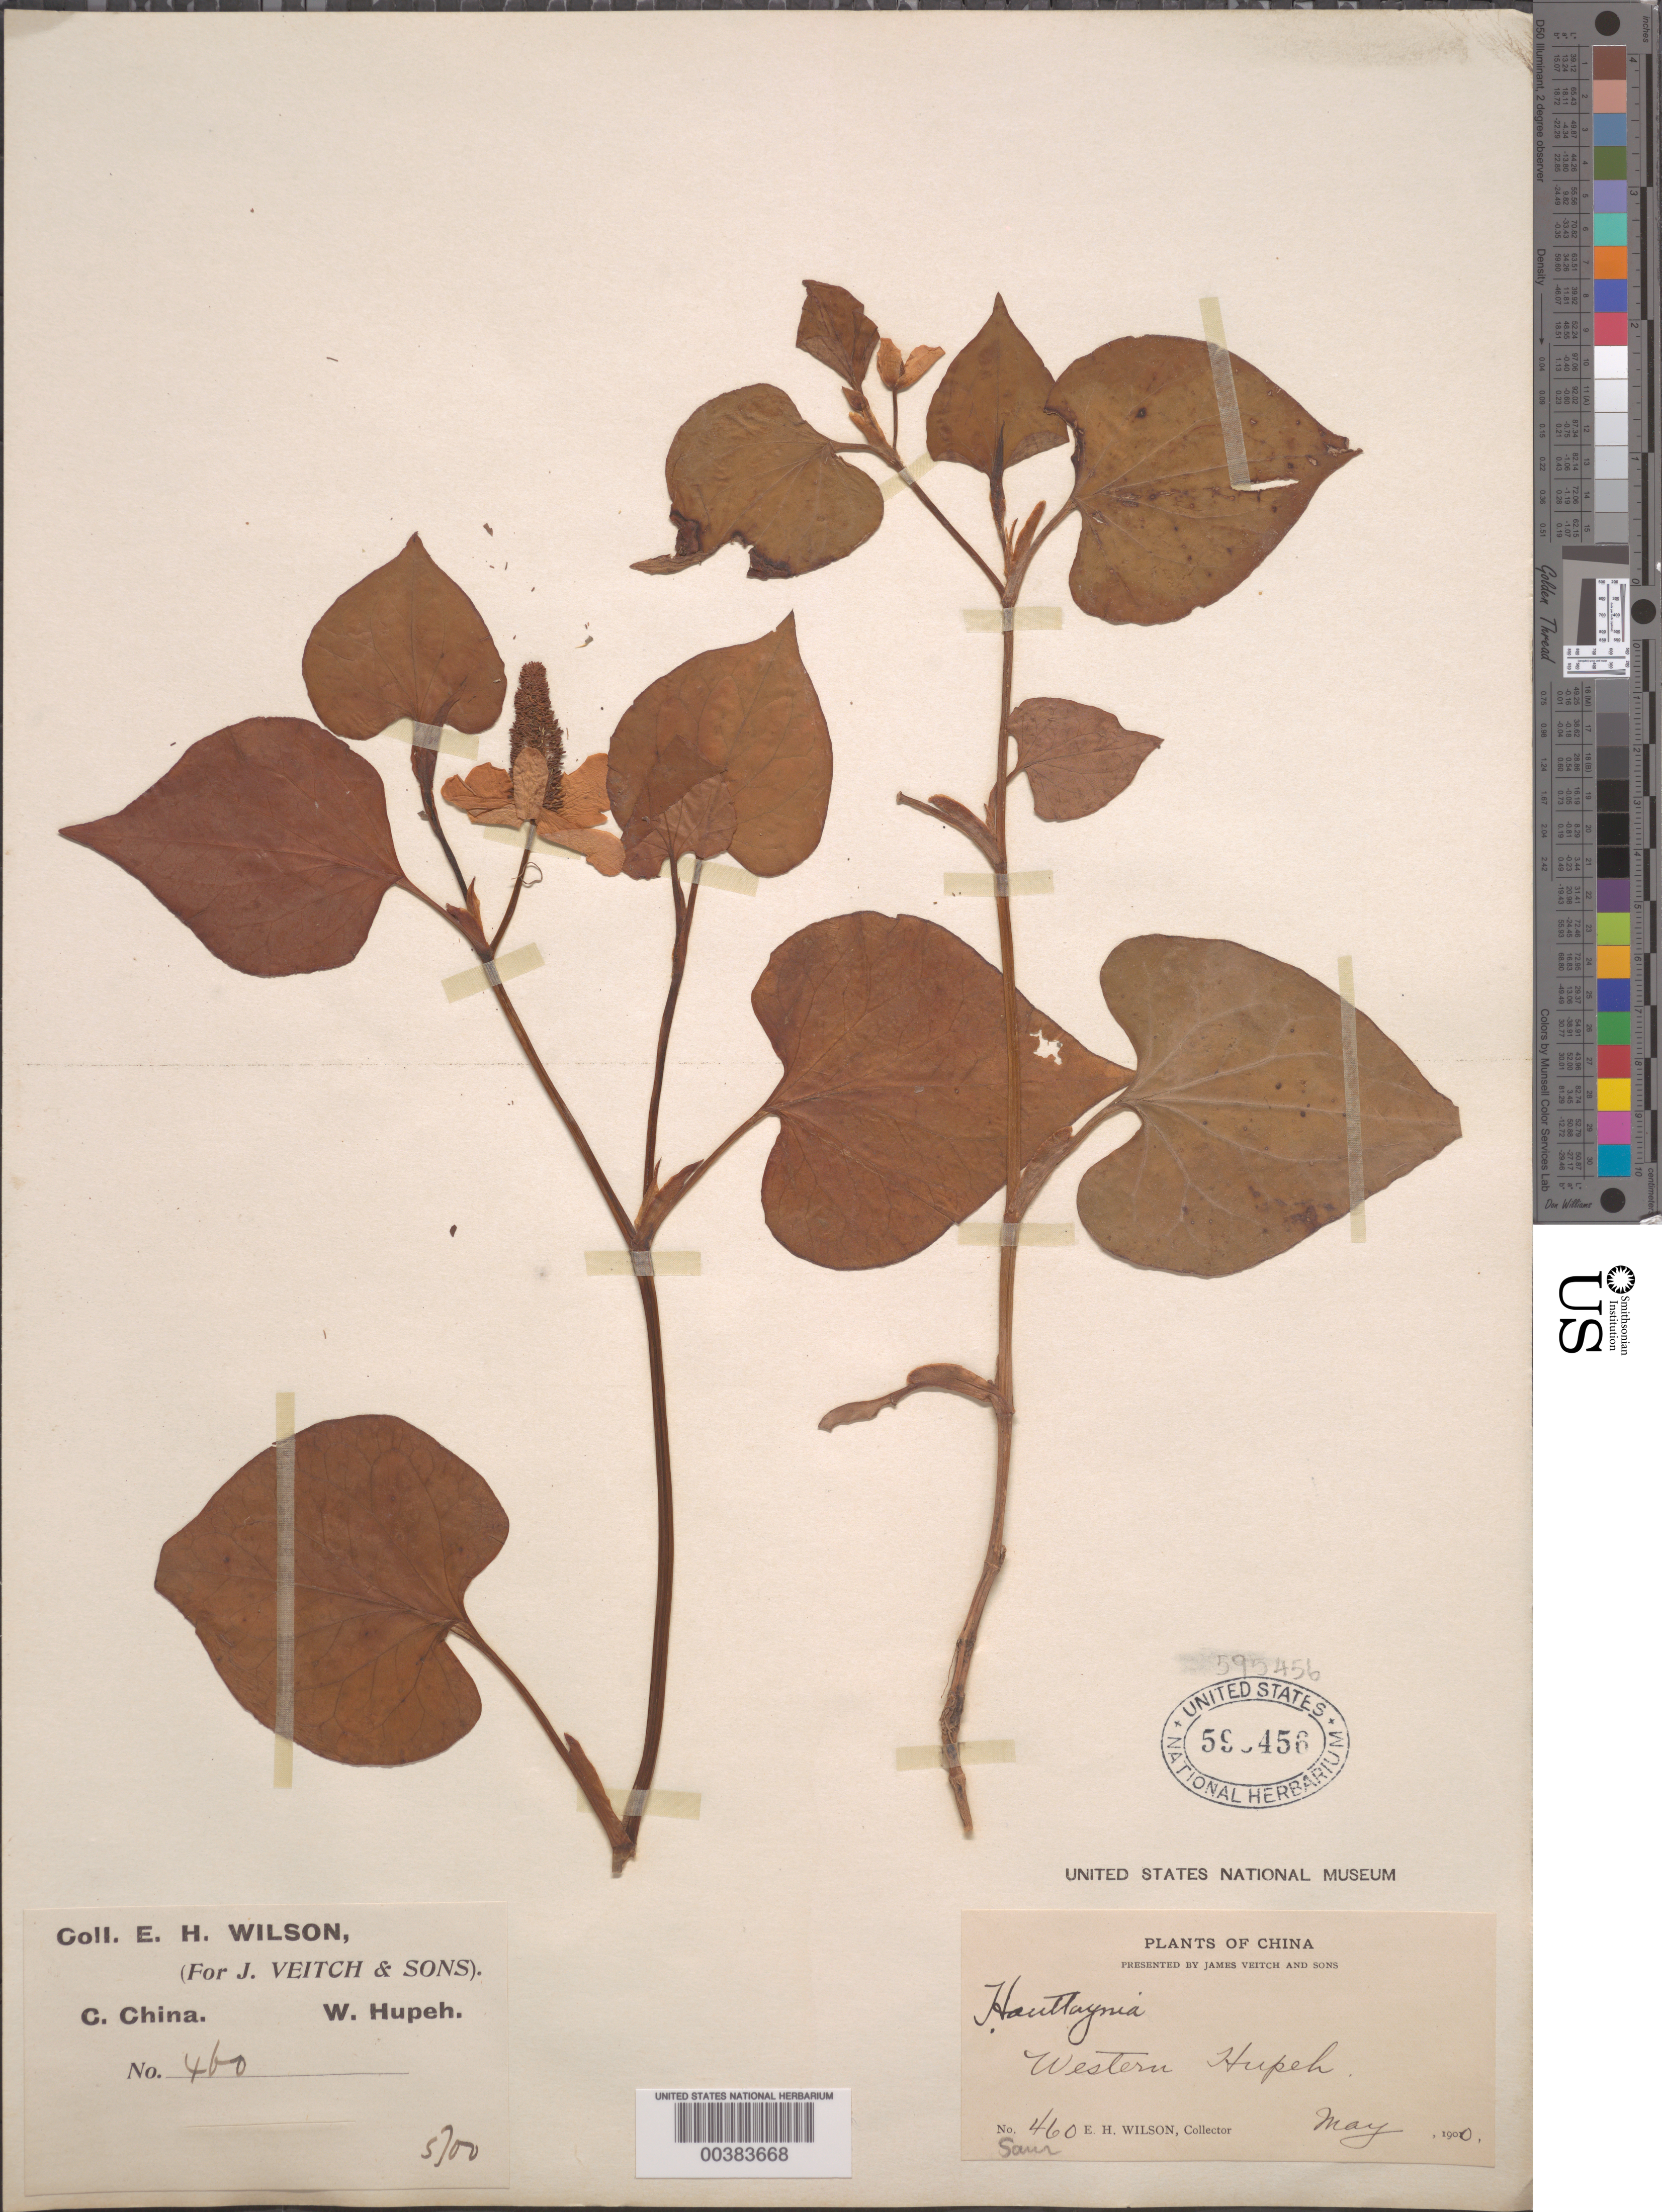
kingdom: Plantae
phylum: Tracheophyta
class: Magnoliopsida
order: Piperales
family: Saururaceae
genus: Houttuynia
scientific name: Houttuynia cordata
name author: Thunb.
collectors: E. H. Wilson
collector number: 460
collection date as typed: May 1900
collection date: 1900-05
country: China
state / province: Hubei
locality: Western hupeh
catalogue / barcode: US 595456